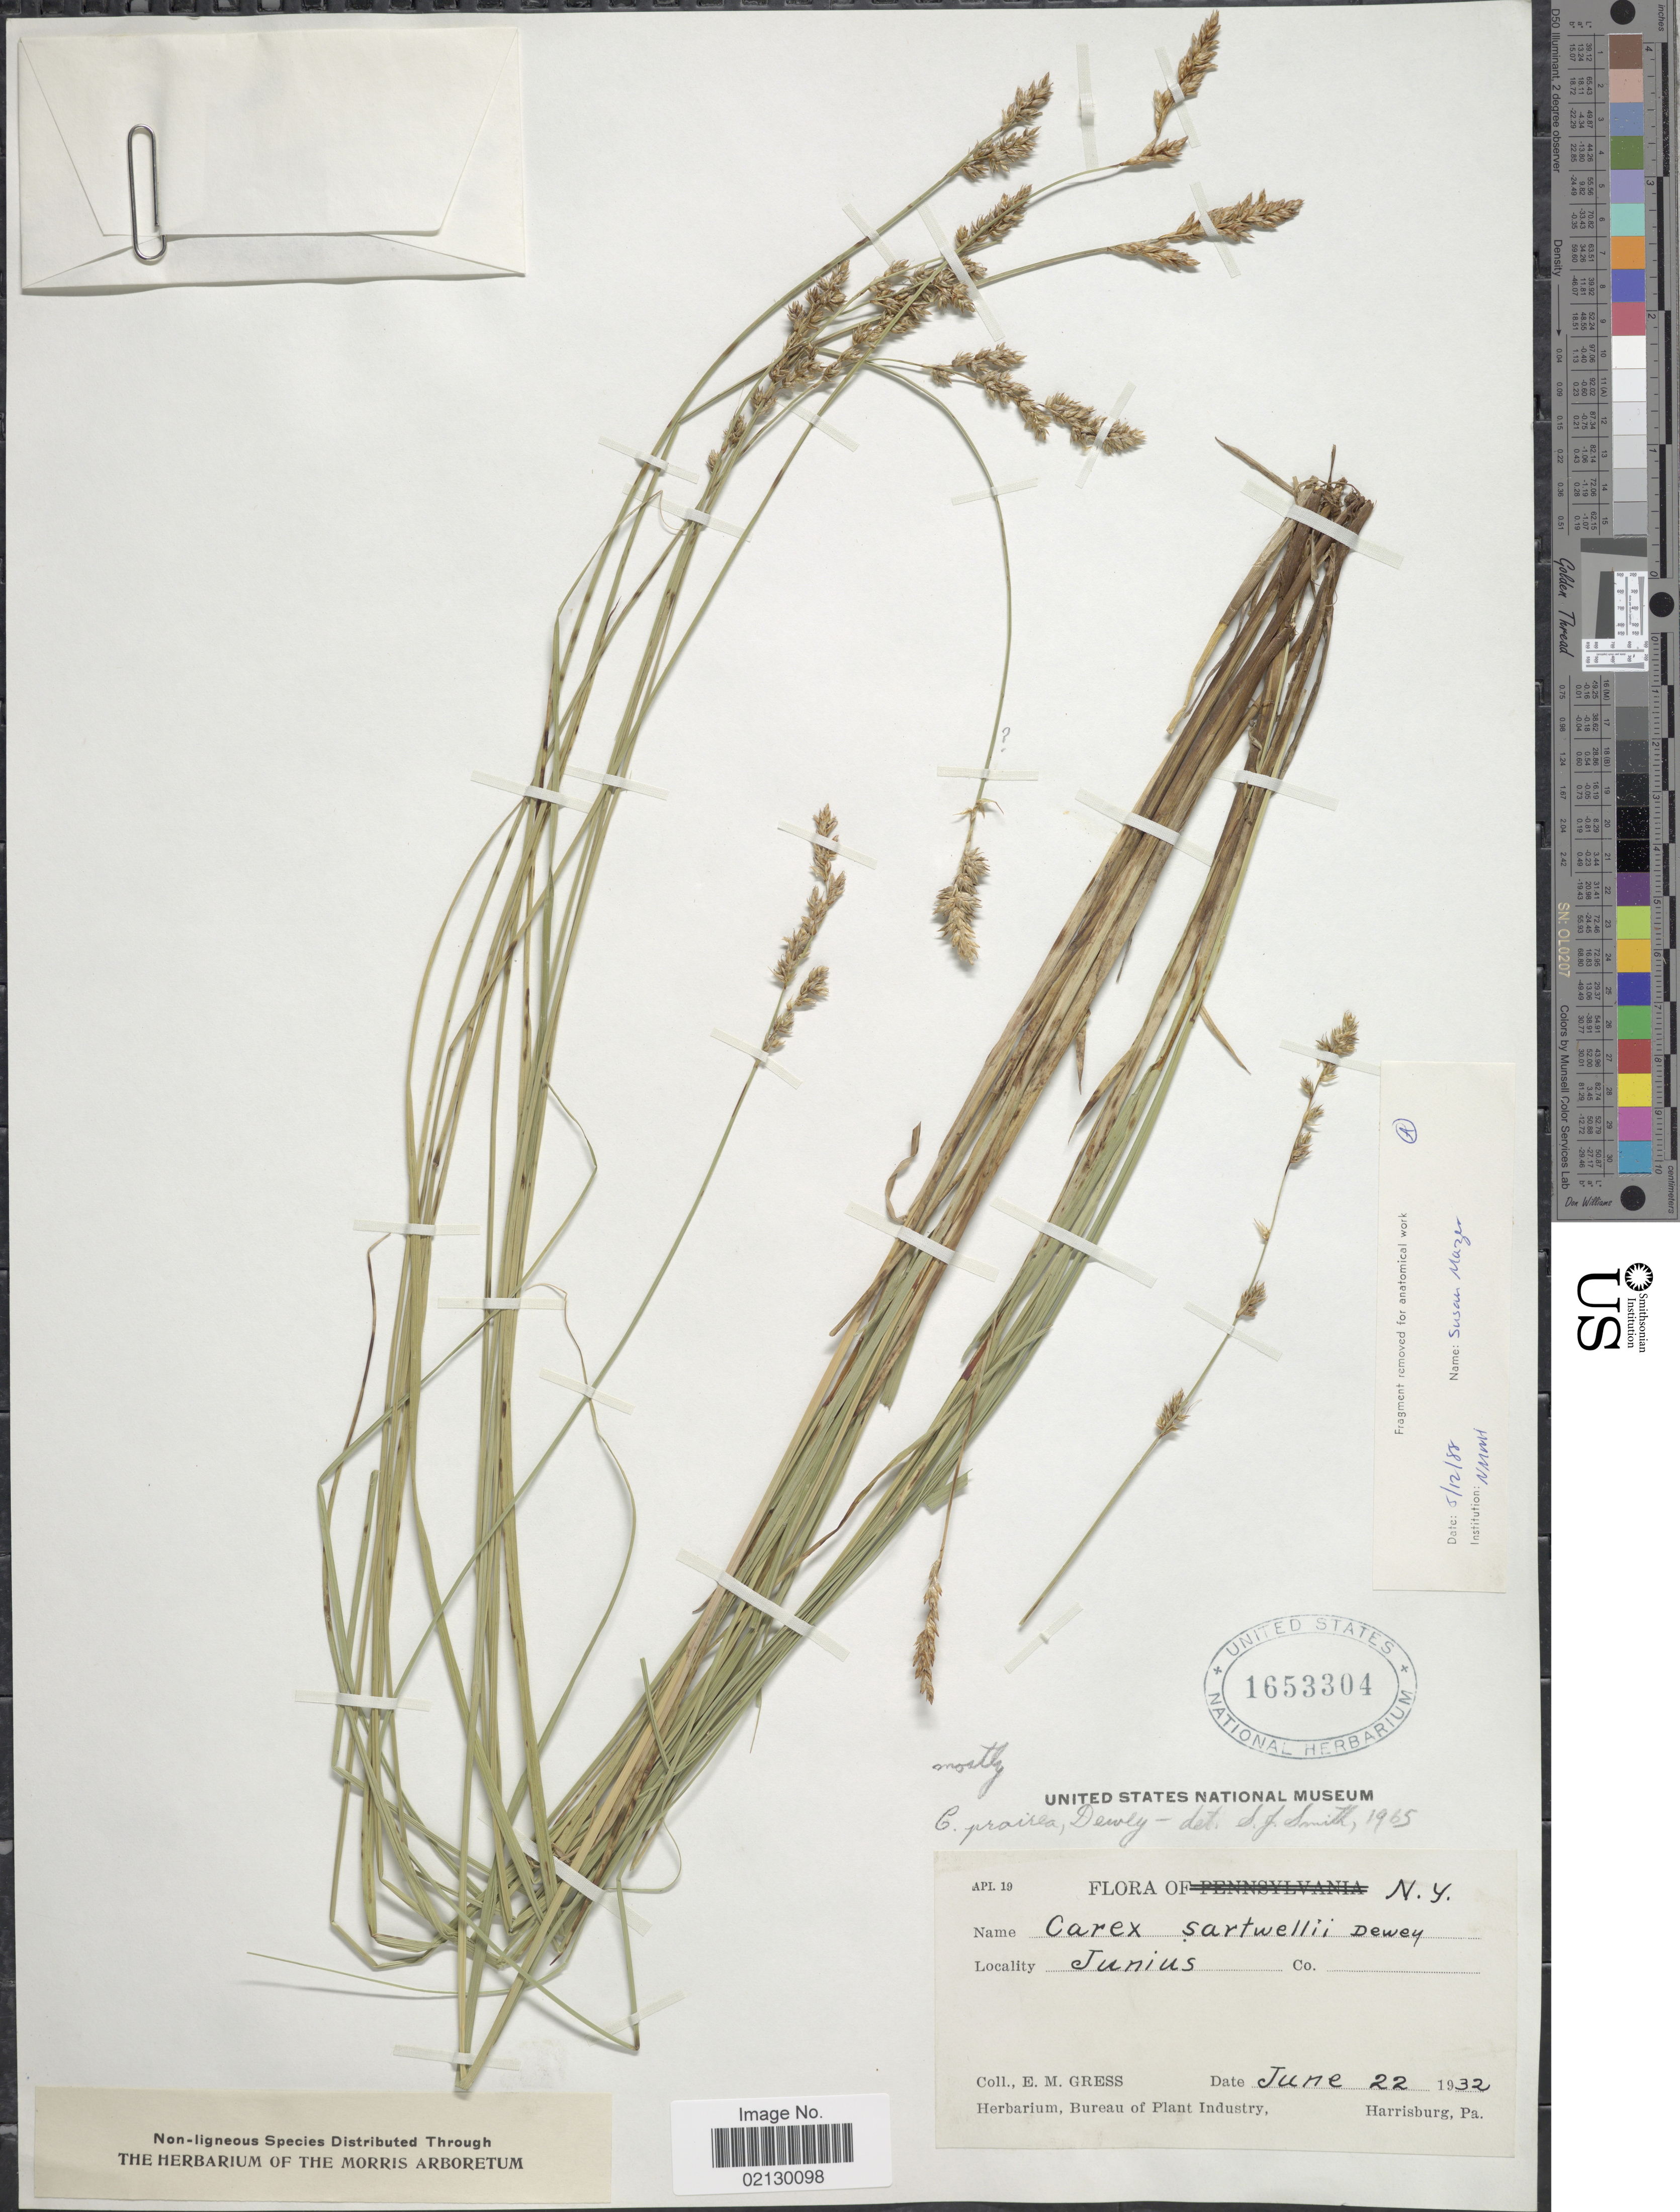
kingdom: Plantae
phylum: Tracheophyta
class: Liliopsida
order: Poales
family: Cyperaceae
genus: Carex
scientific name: Carex prairea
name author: Dewey ex Alph. Wood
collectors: E. Gress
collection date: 1932-06-22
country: United States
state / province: New York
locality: Junius Co.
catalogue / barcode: US 1653304